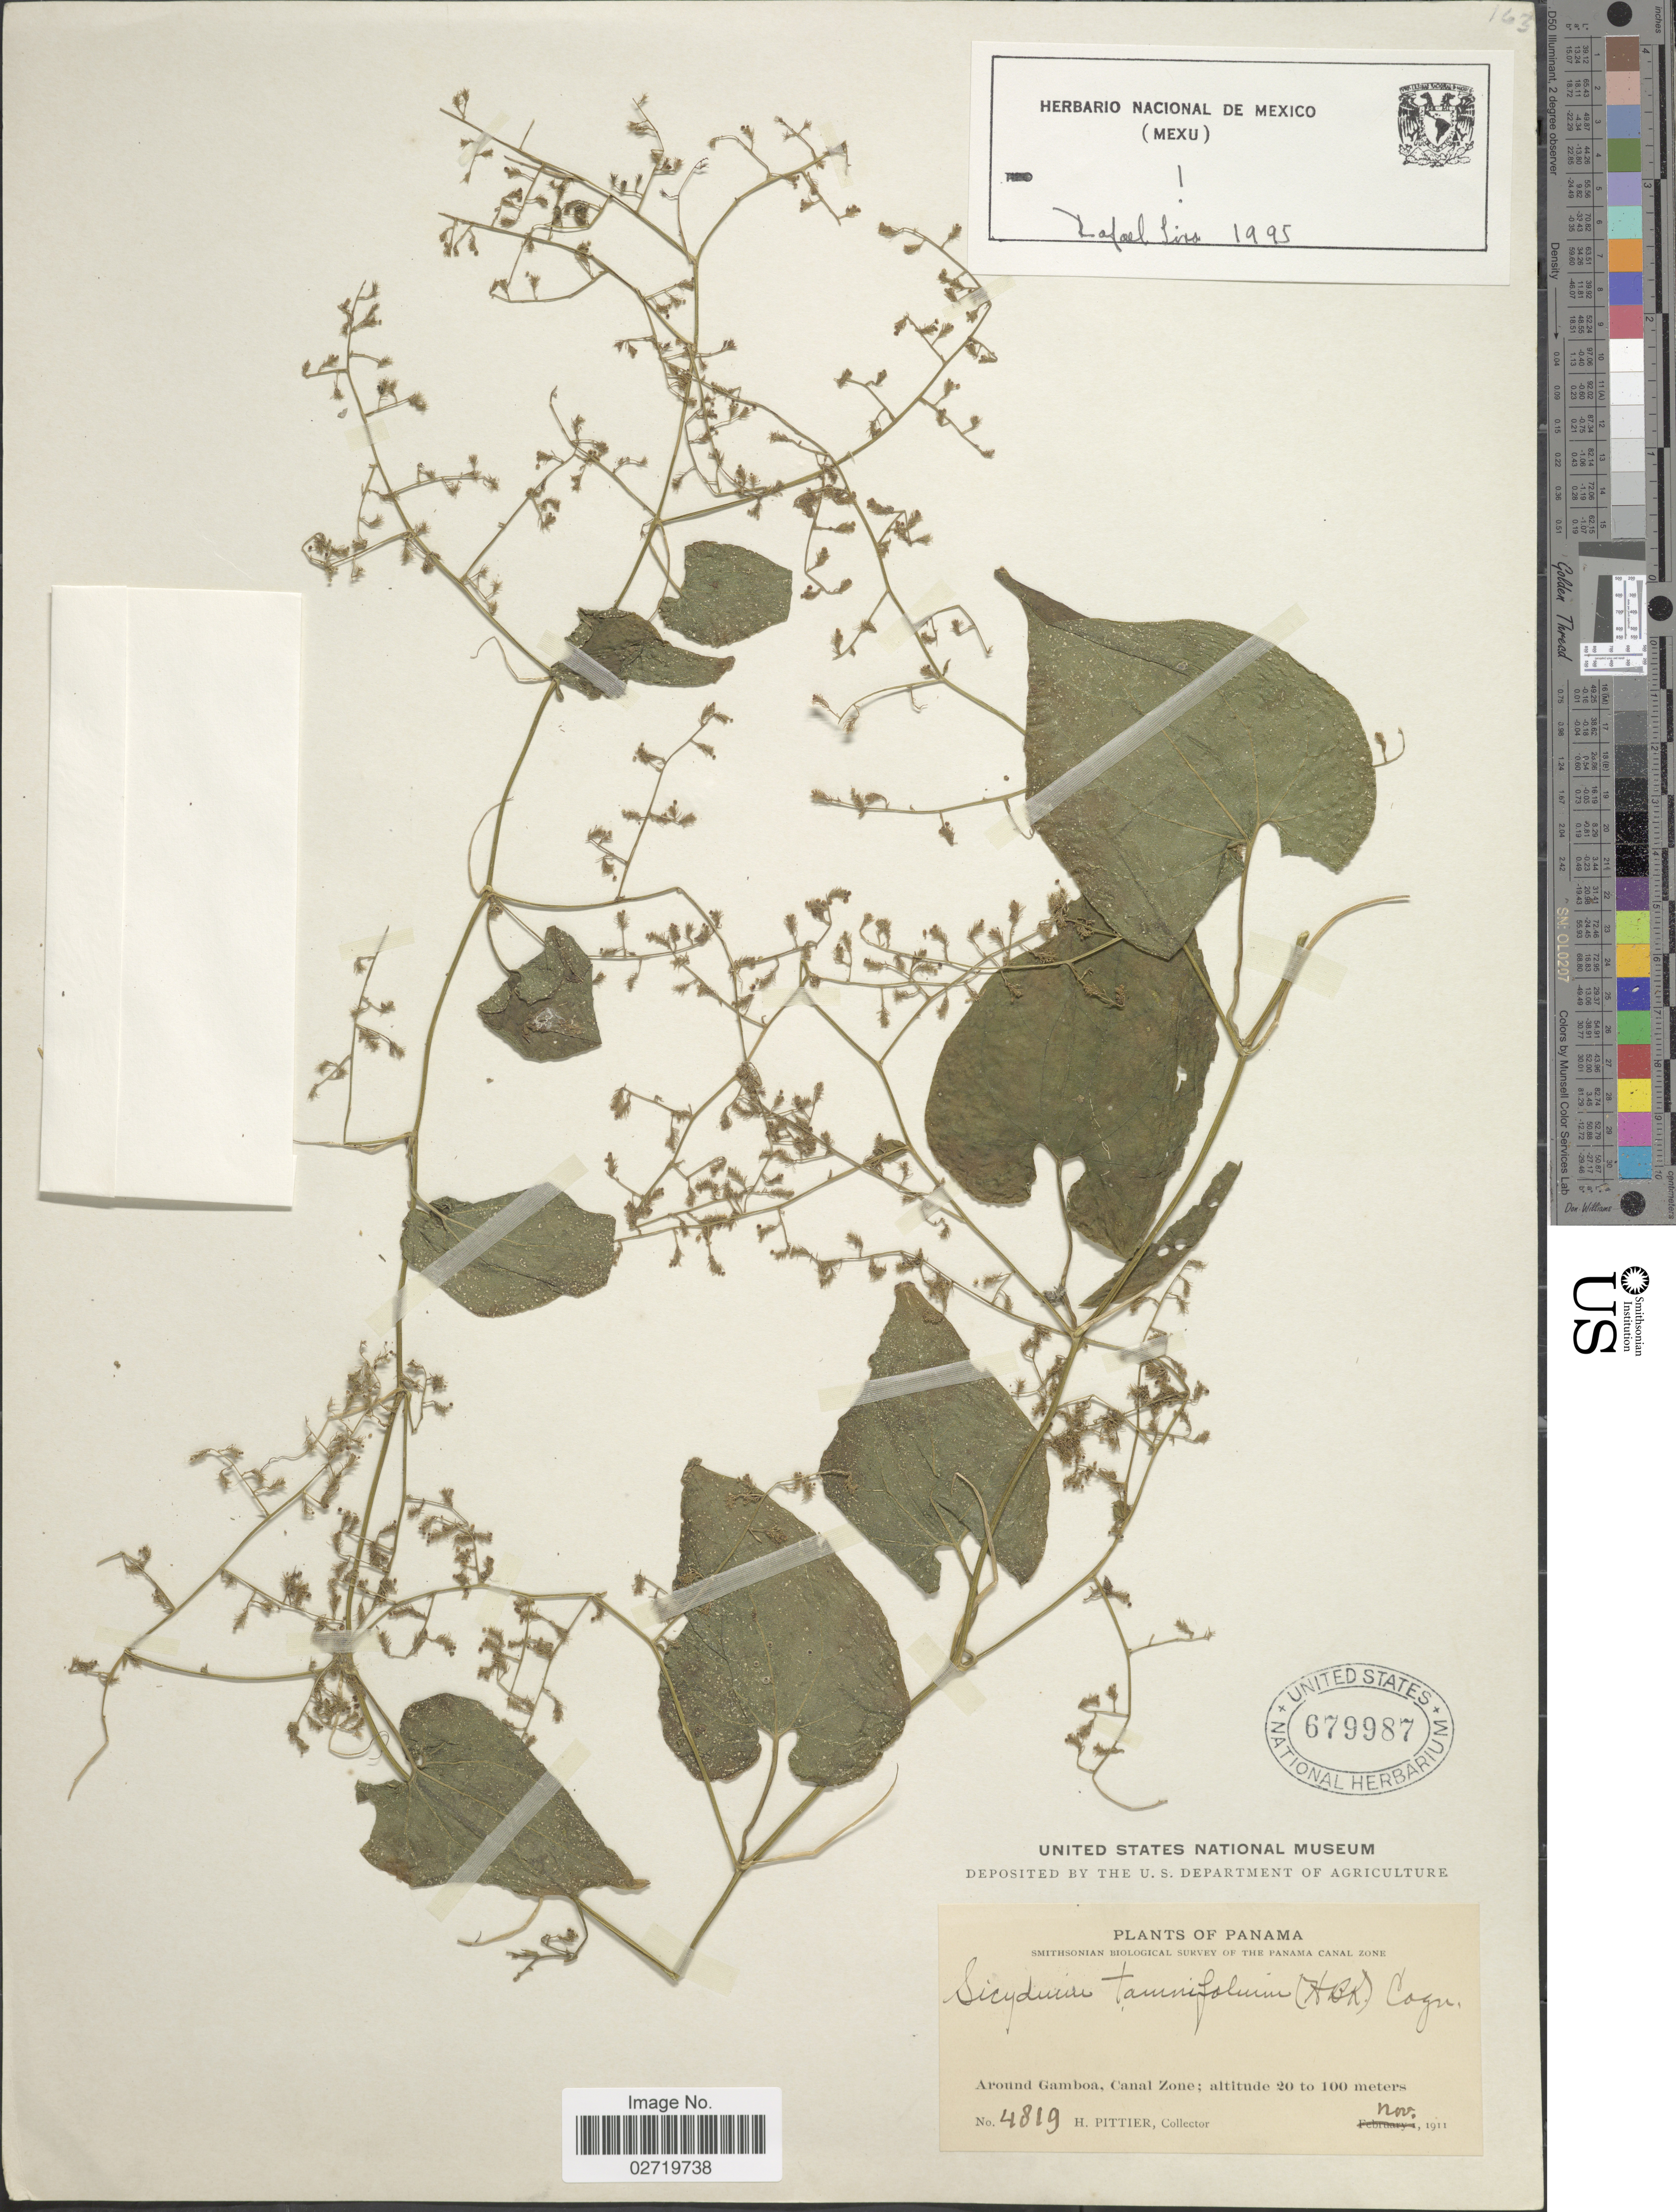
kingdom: Plantae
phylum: Tracheophyta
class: Magnoliopsida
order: Cucurbitales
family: Cucurbitaceae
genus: Sicydium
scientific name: Sicydium tamnifolium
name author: (Kunth) Cogn.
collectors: H. F. Pittier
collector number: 4819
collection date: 1911-11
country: Panama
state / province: Colón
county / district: Canal Zone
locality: Around Gamboa, Canal Zone.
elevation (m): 20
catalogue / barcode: US 679987